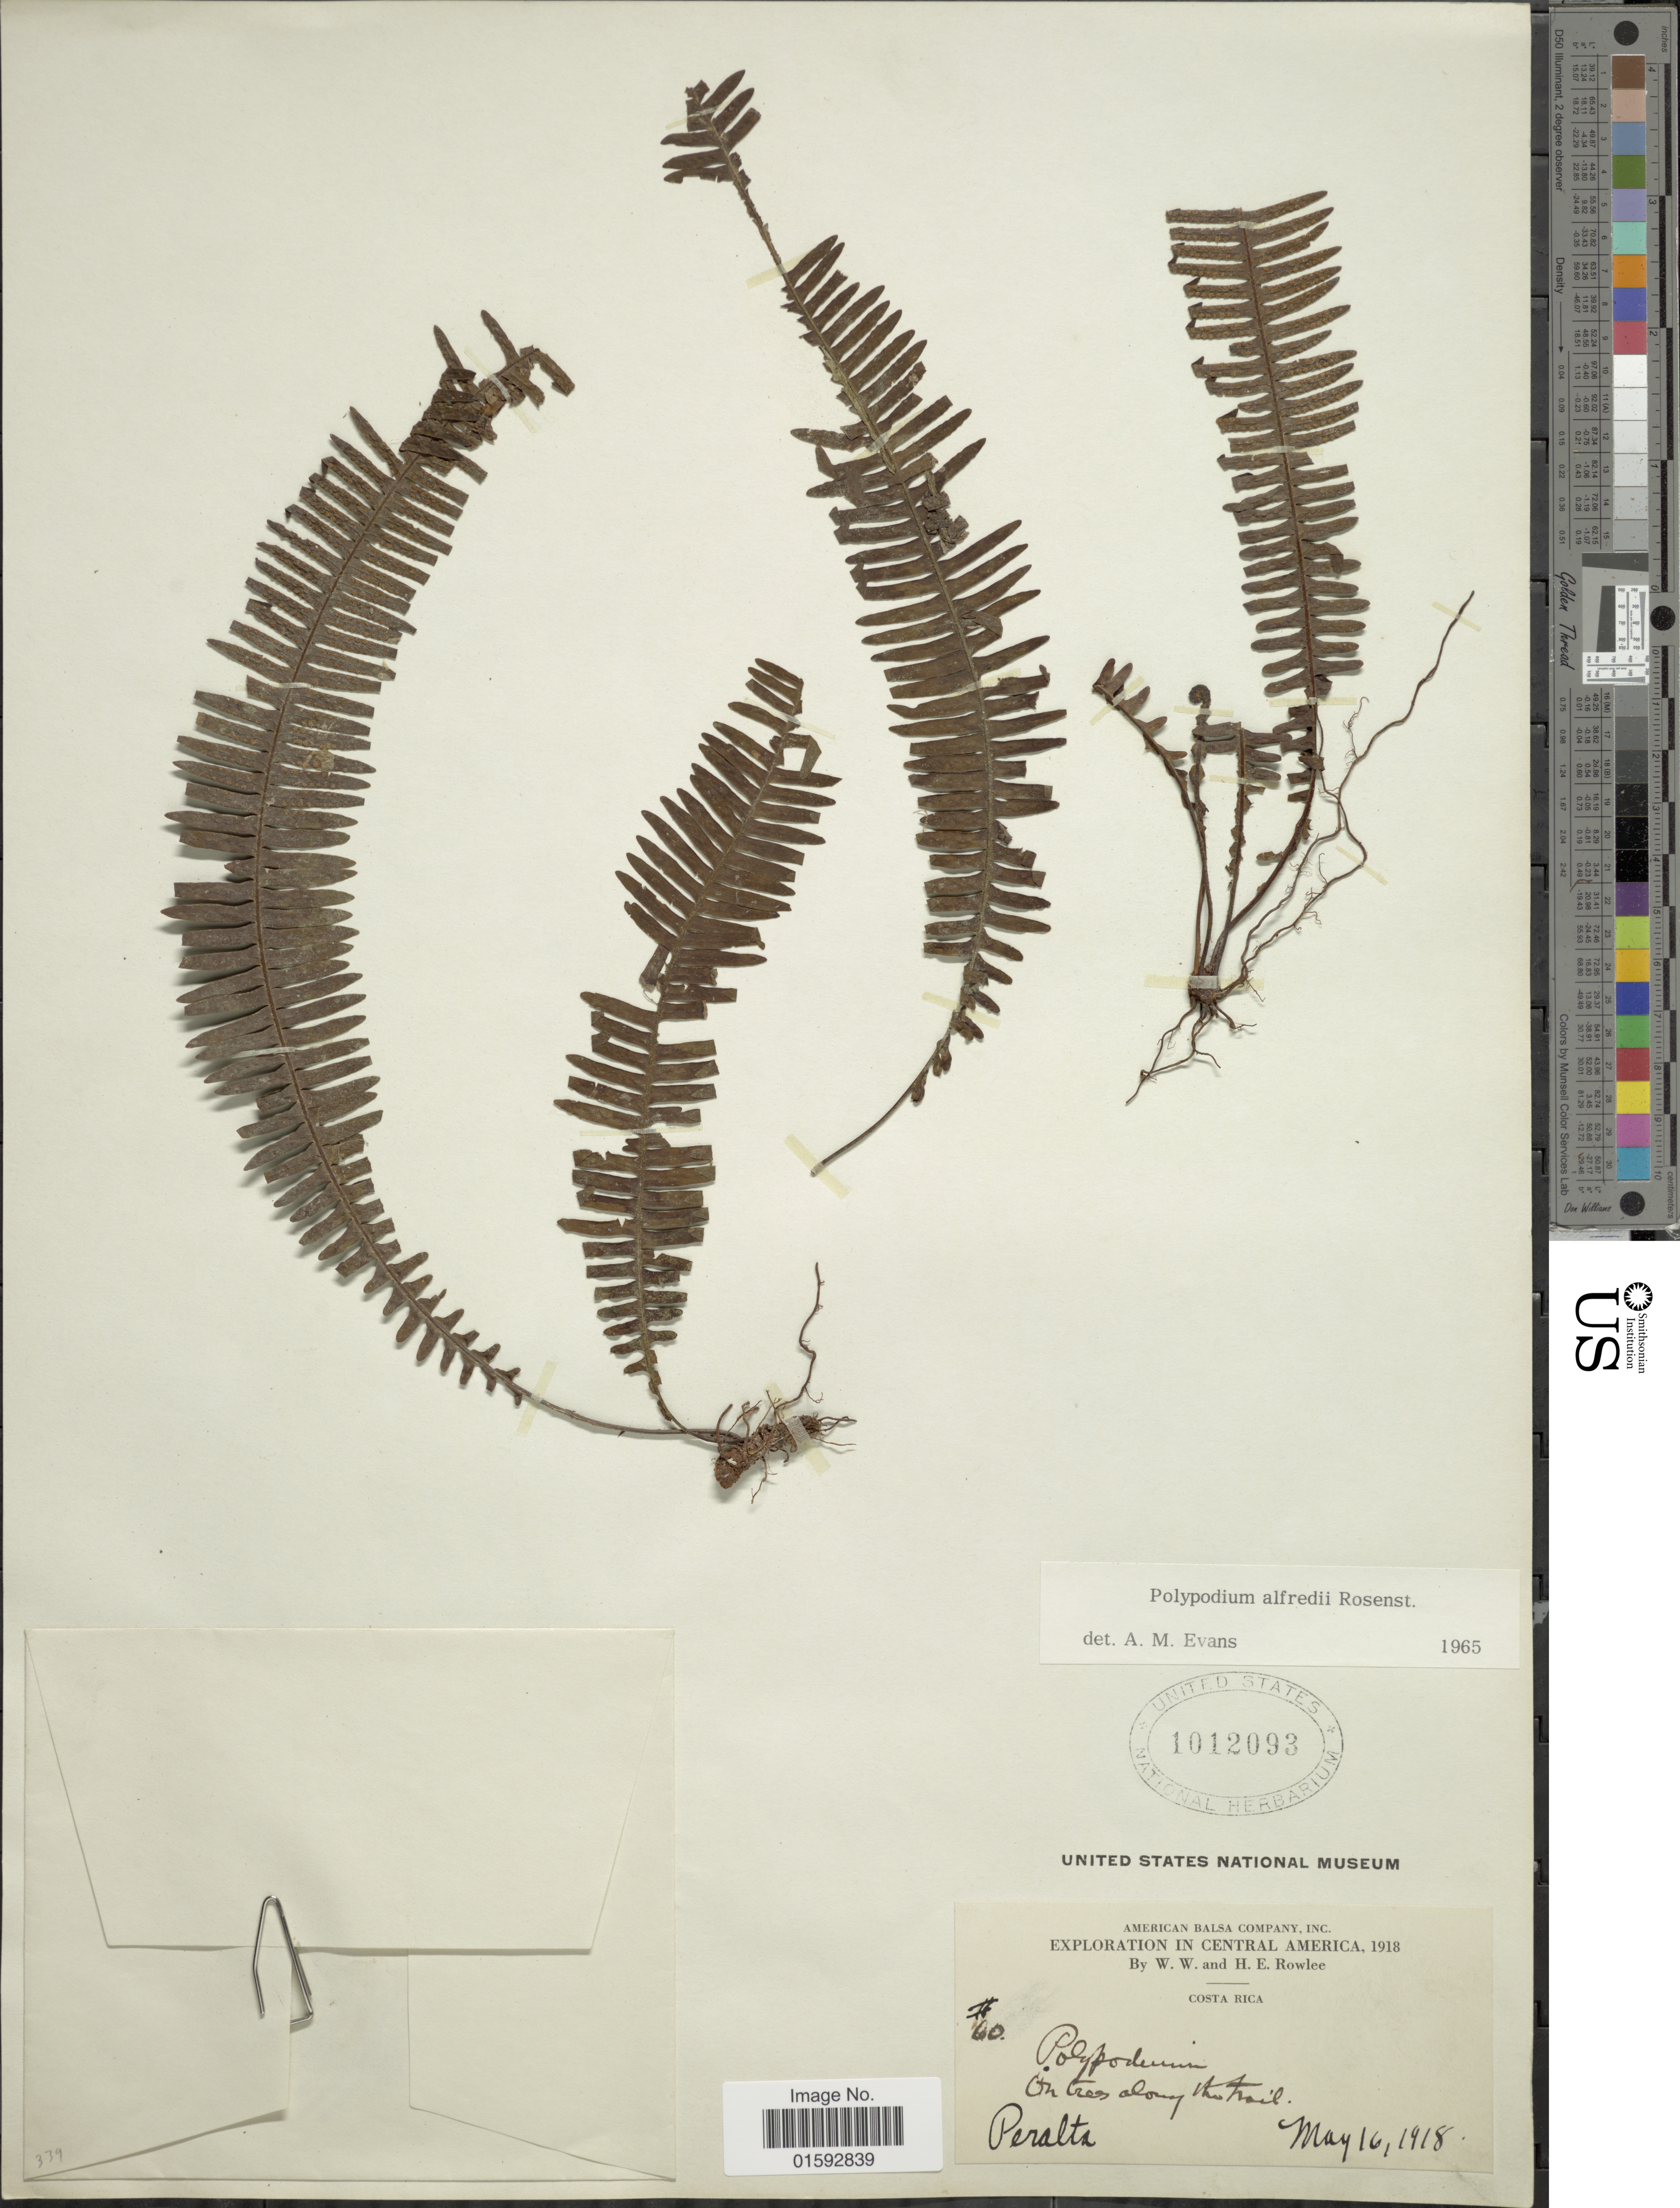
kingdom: Plantae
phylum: Tracheophyta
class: Polypodiopsida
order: Polypodiales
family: Polypodiaceae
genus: Pecluma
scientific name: Pecluma alfredii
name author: (Rosenst.) M.G. Price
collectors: W. W. Rowlee & H. E. Rowlee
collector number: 60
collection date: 1918-05-16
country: Costa Rica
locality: On trees along the trail, Peralta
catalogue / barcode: US 1012093